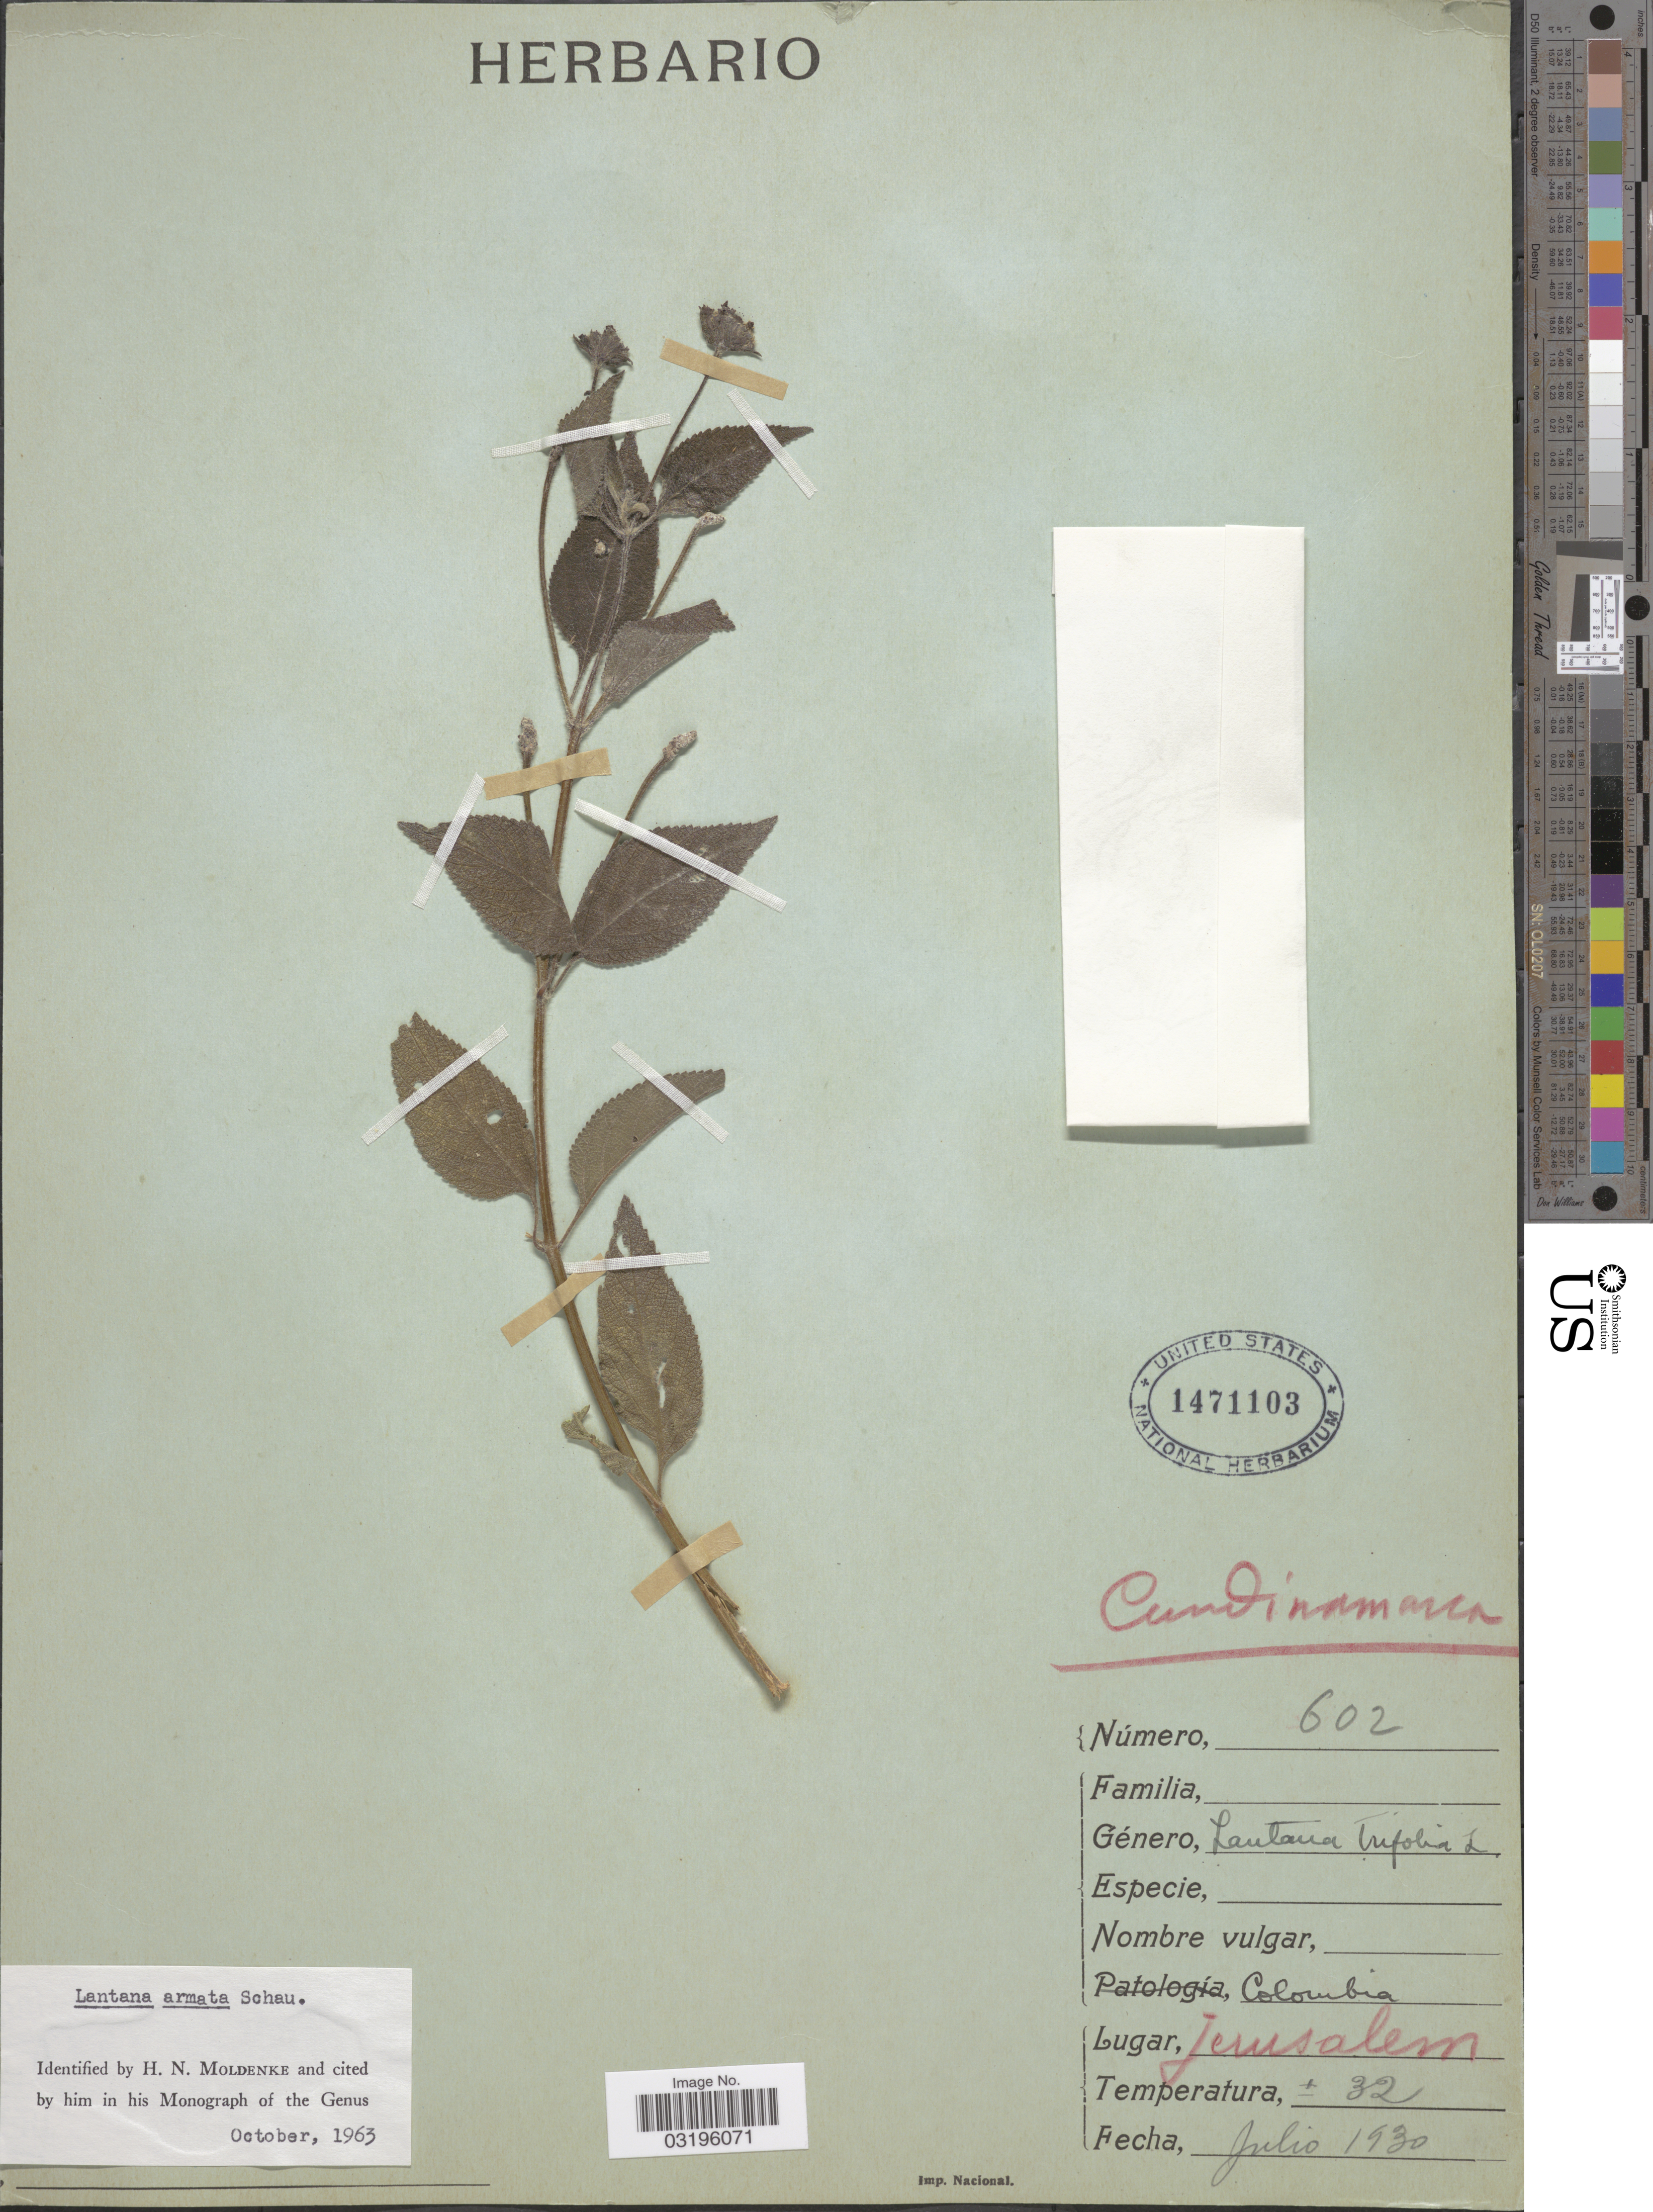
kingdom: Plantae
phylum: Tracheophyta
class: Magnoliopsida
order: Lamiales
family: Verbenaceae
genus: Lantana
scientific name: Lantana x armata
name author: Schauer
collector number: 602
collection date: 1930-07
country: Colombia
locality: Jerusalem.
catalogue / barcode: US 1471103